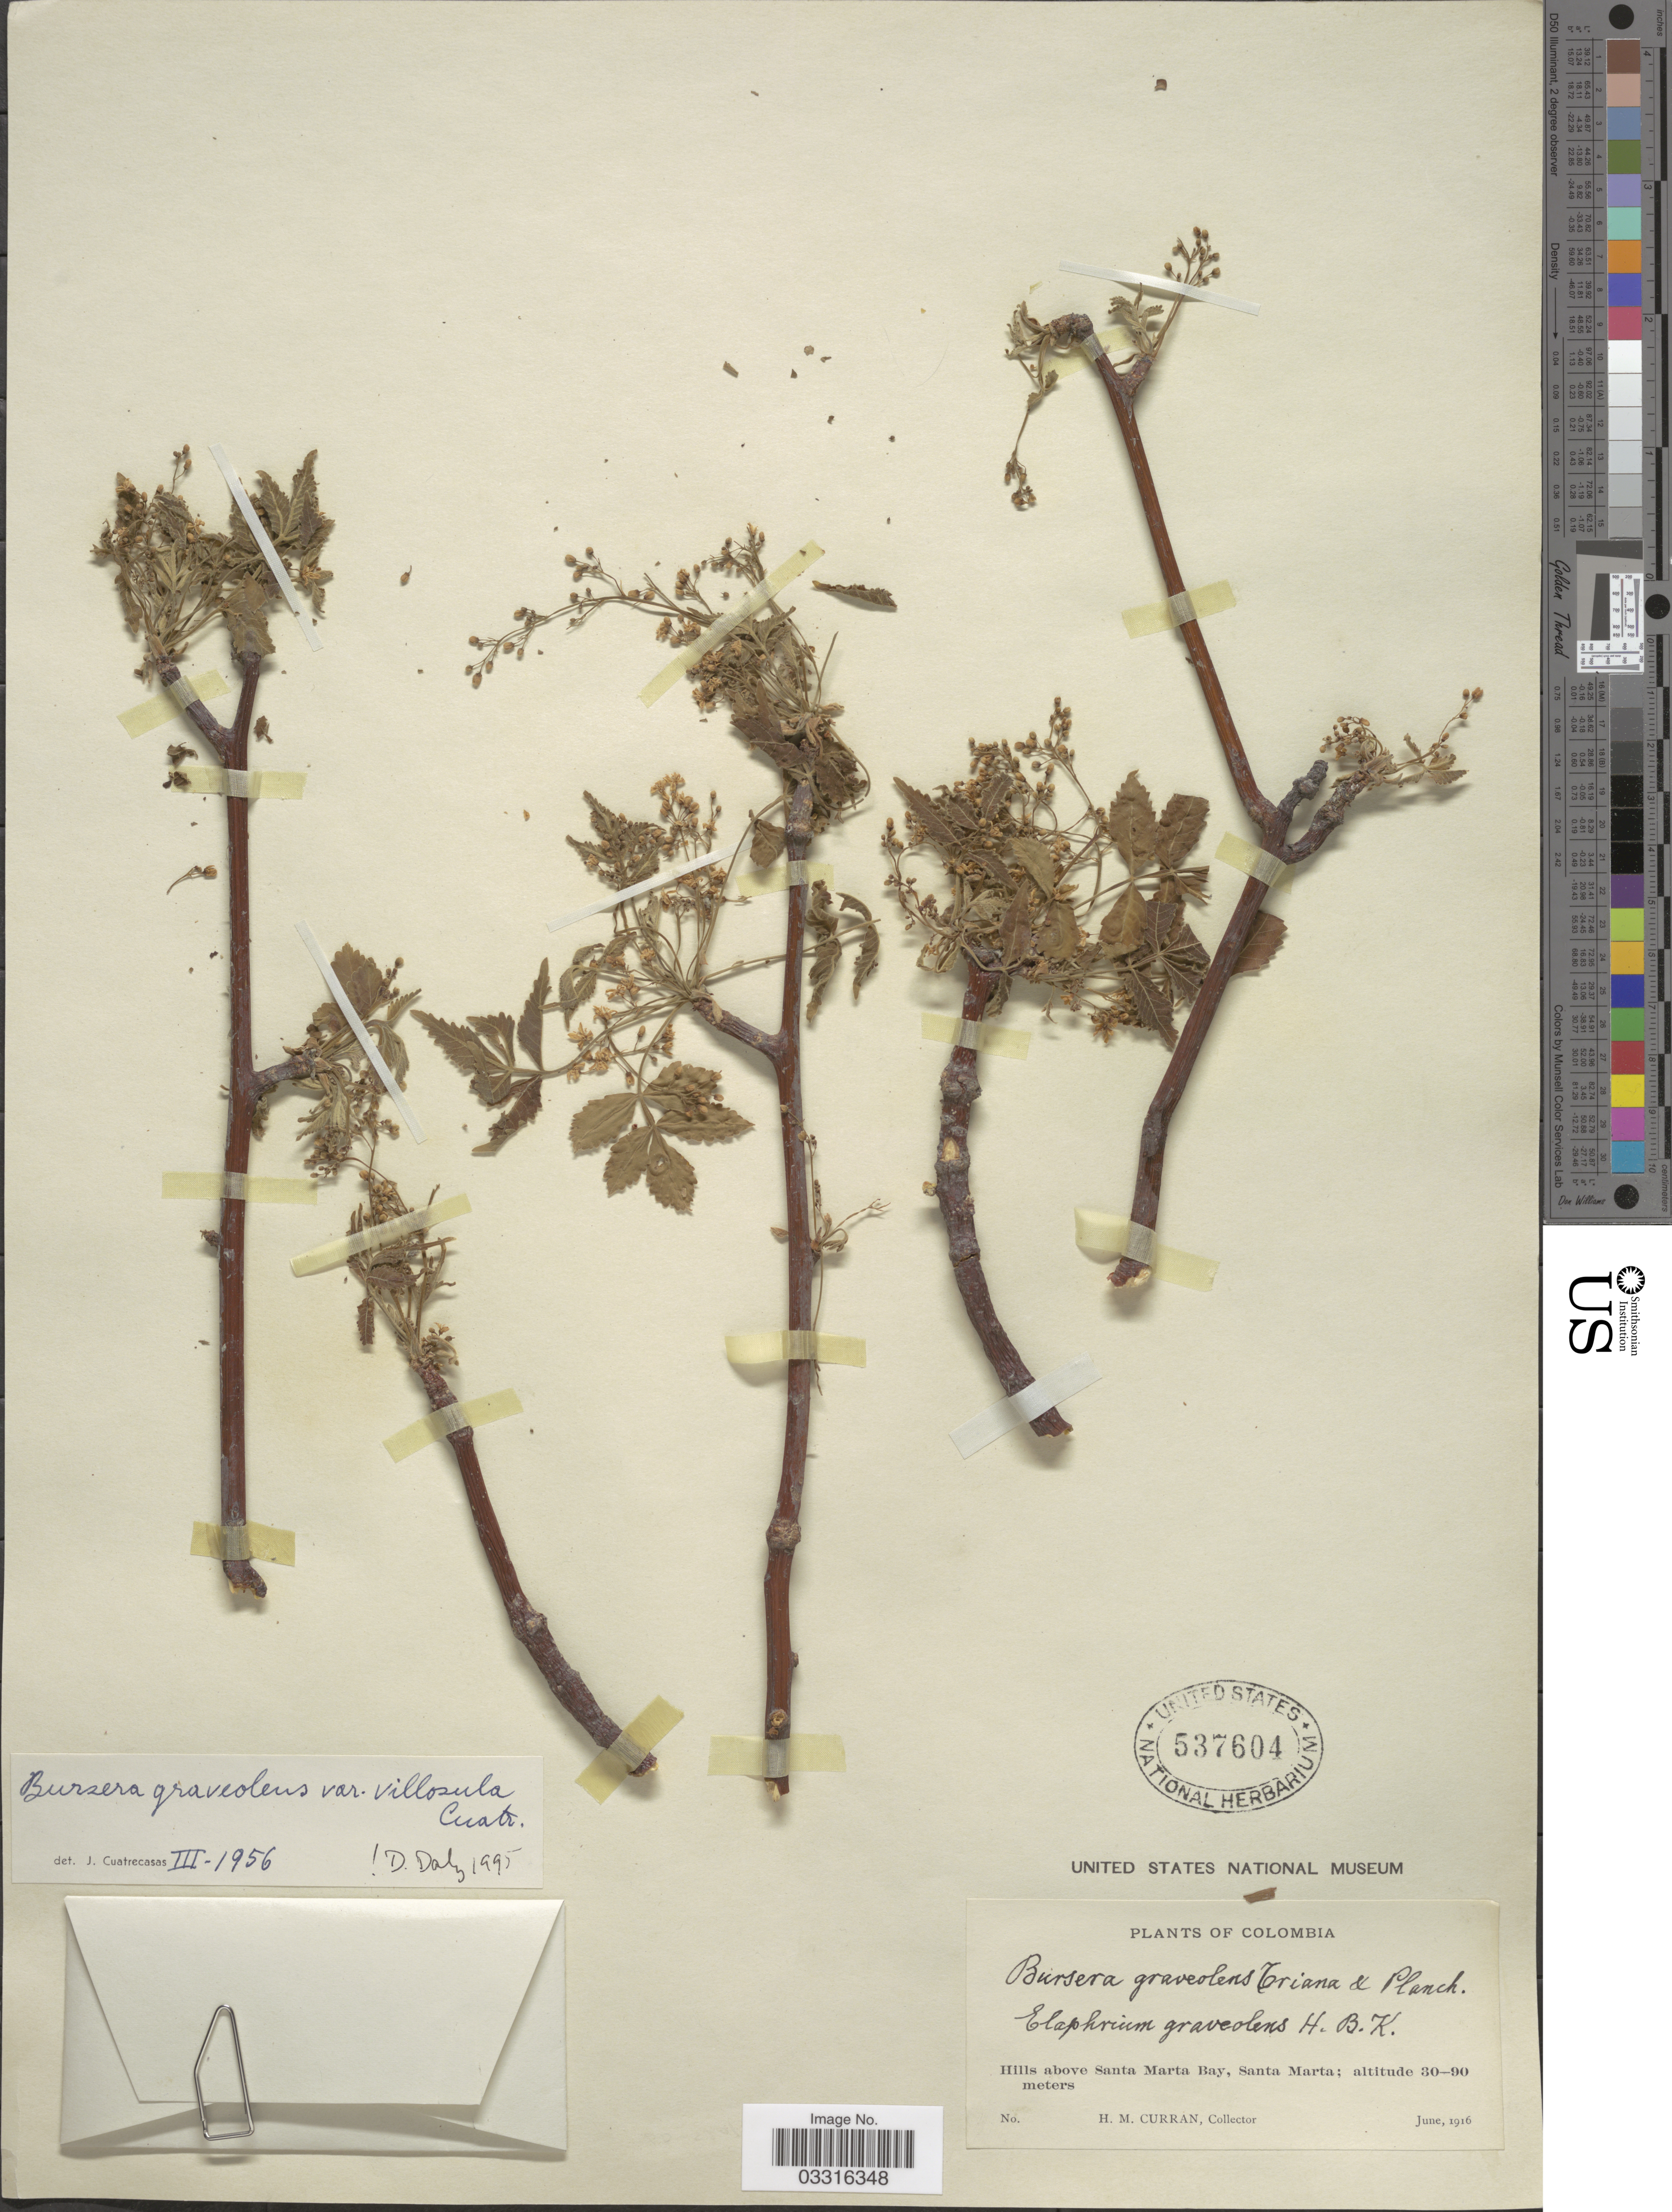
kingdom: Plantae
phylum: Tracheophyta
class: Magnoliopsida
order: Sapindales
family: Burseraceae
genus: Bursera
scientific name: Bursera graveolens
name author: (Kunth) Triana & Planch.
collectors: H. M. Curran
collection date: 1916-06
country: Colombia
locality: Hills above Santa Marta Bay, Santa Marta.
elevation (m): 30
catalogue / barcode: US 537604